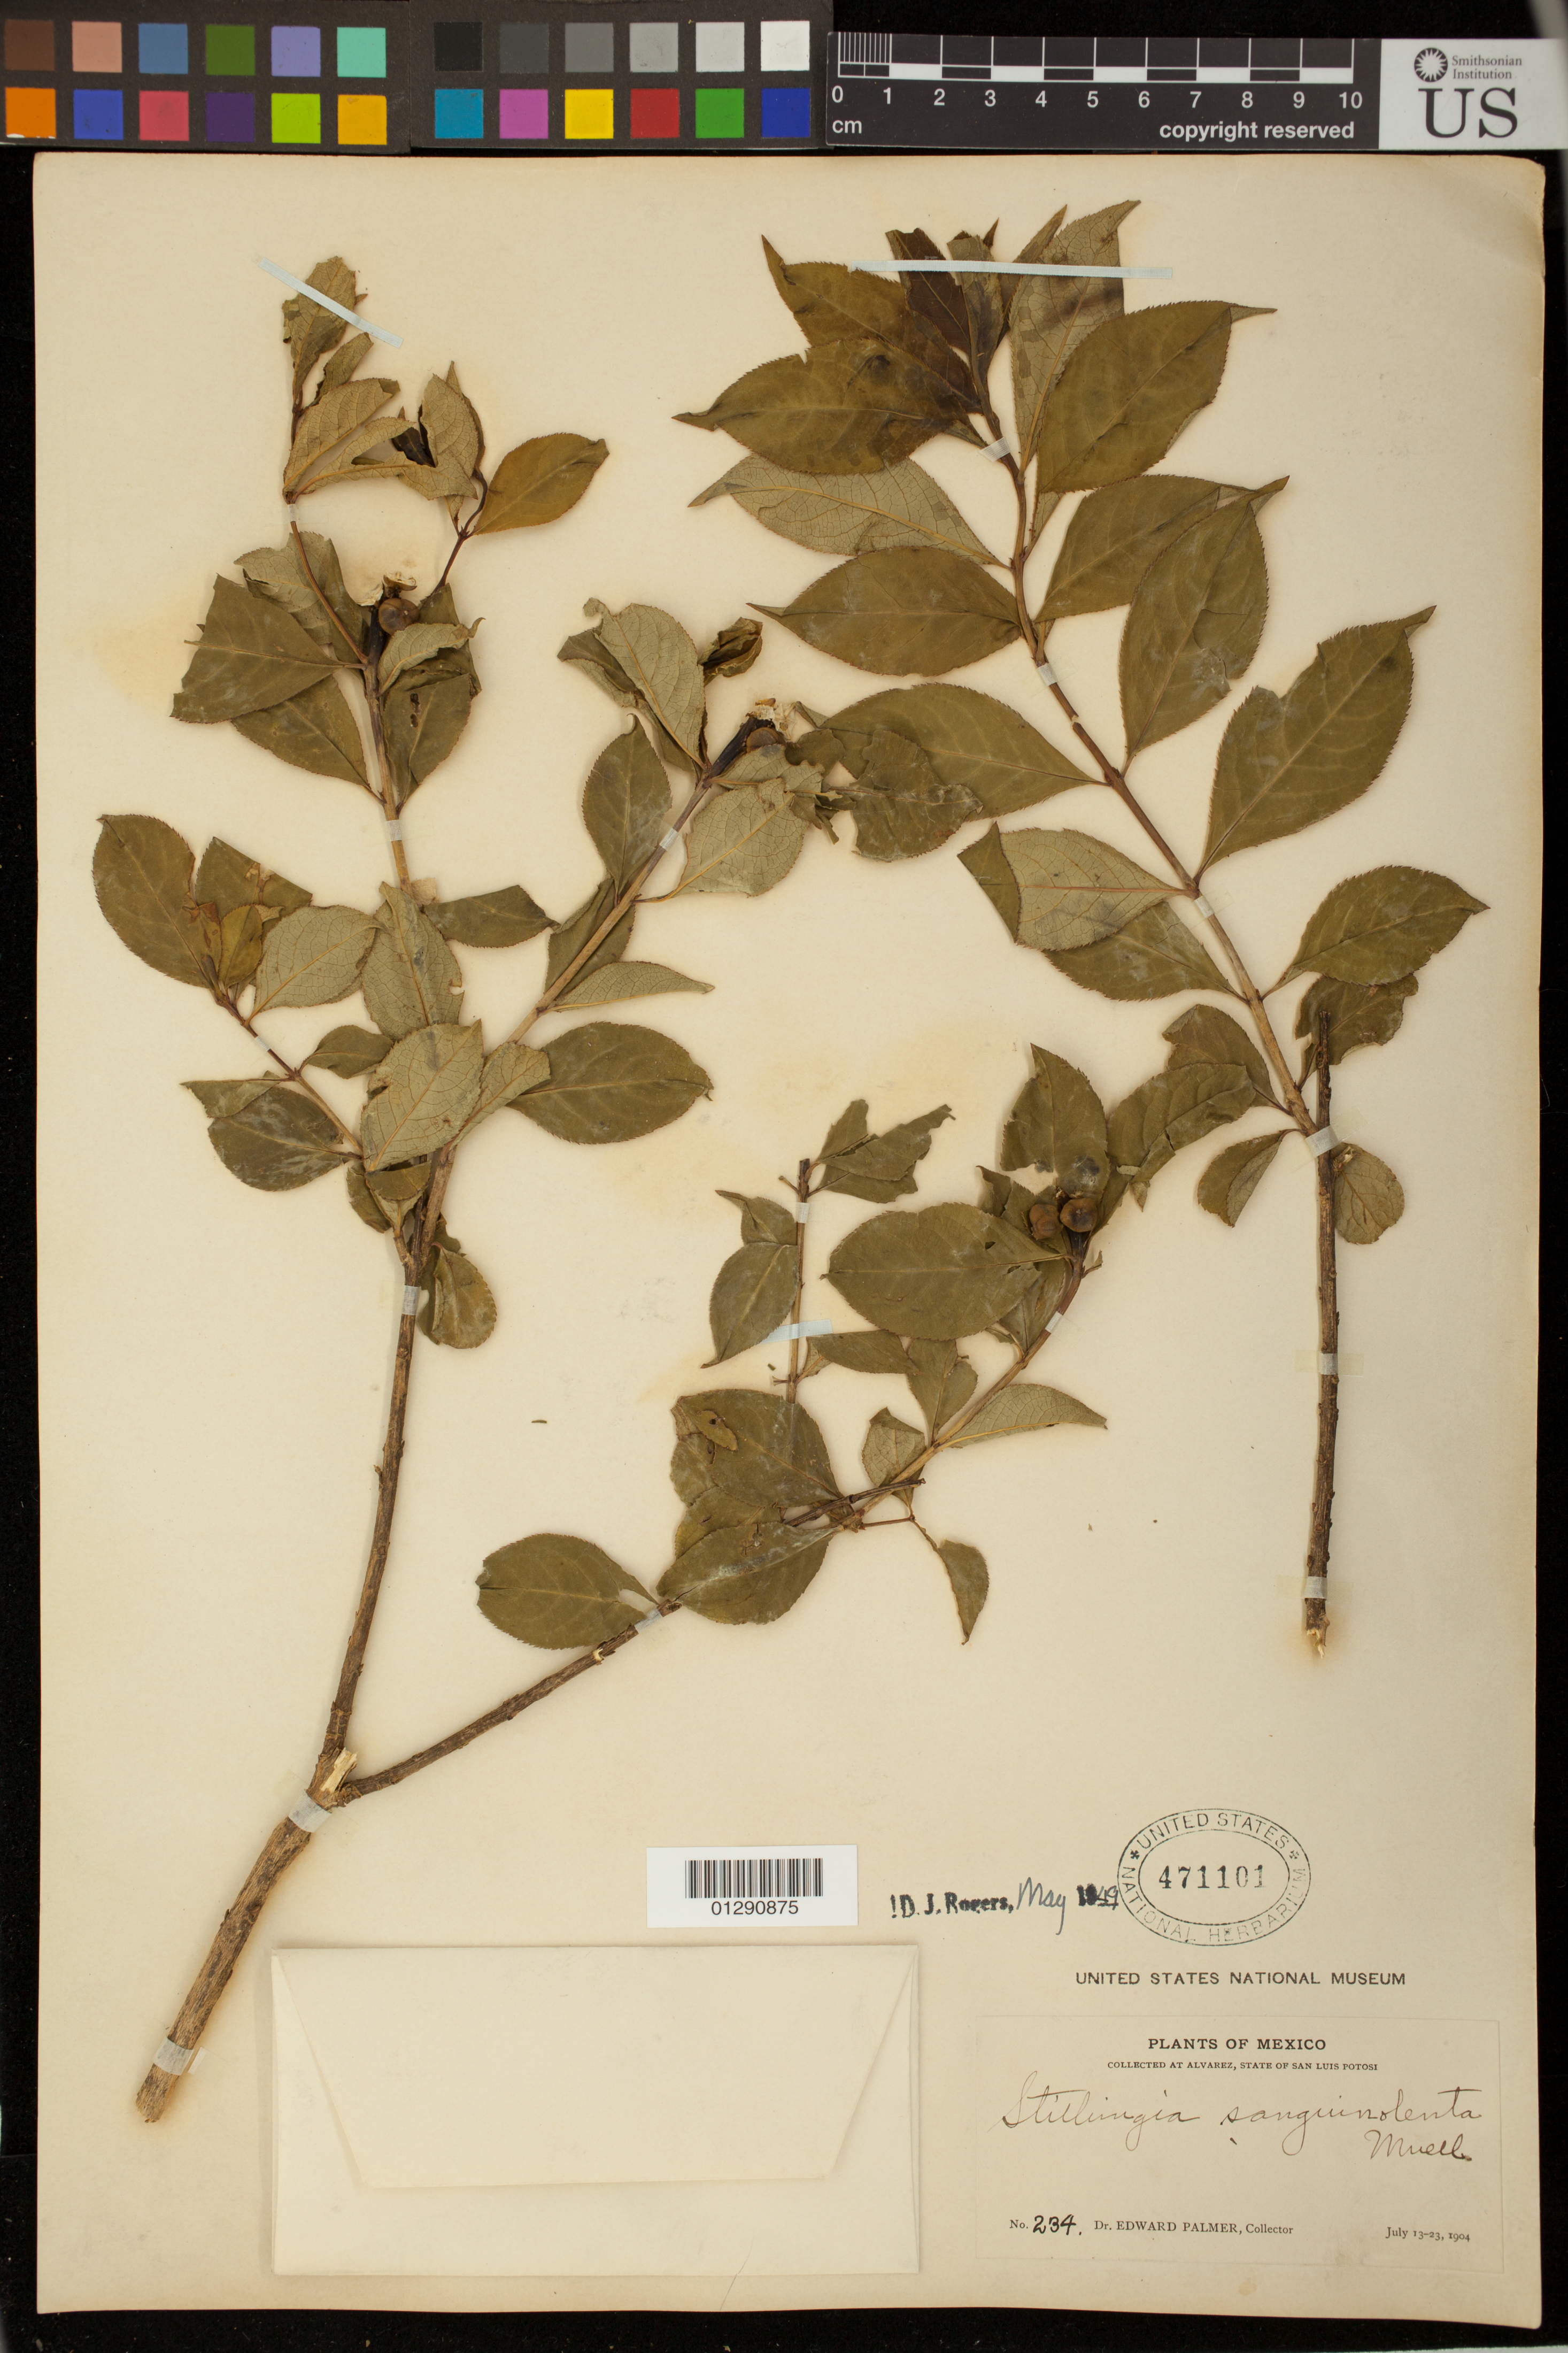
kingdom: Plantae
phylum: Tracheophyta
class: Magnoliopsida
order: Malpighiales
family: Euphorbiaceae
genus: Stillingia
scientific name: Stillingia sanguinolenta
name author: Müll. Arg.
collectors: E. Palmer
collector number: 234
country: Mexico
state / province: San Luis Potosí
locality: Alvarez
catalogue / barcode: US 471101